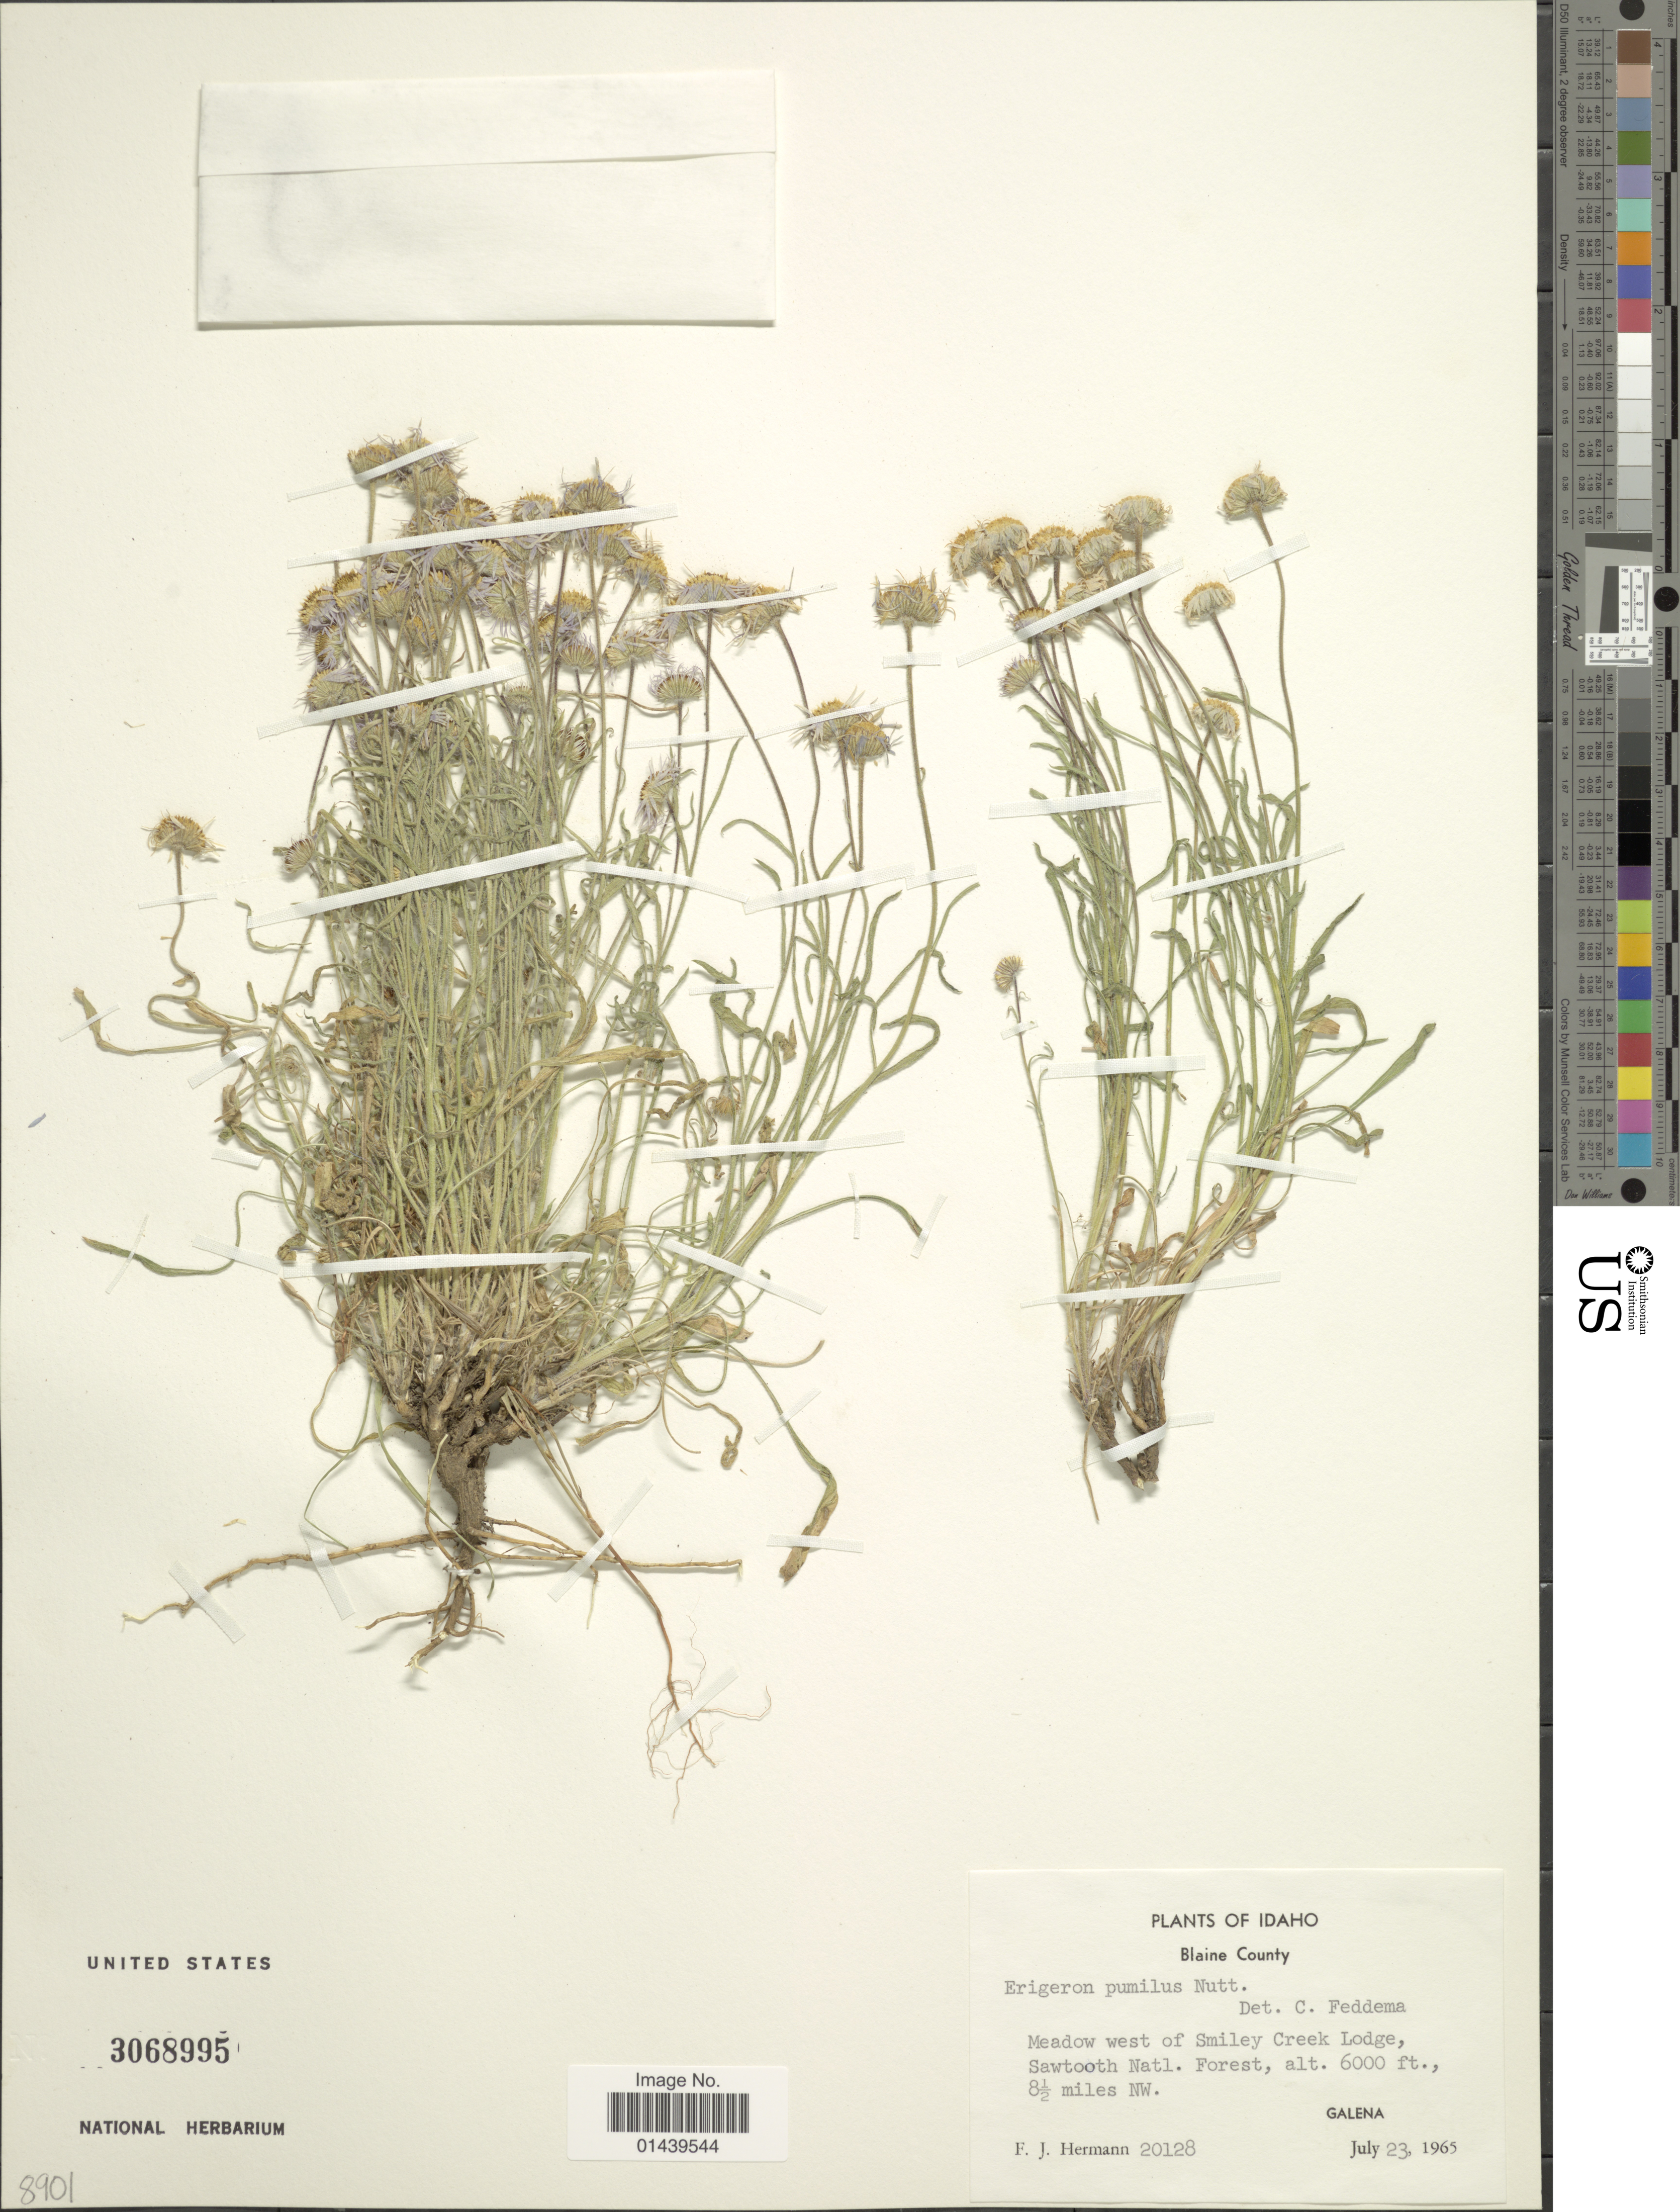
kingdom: Plantae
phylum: Tracheophyta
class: Magnoliopsida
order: Asterales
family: Asteraceae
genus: Erigeron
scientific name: Erigeron pumilus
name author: Nutt.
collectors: F. J. Hermann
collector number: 20128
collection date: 1965-07-23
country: United States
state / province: Idaho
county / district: Blaine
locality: Meadow west of Smiley Creek Lodge, Sawtooth Natl. Forest, 8½ miles NW. Galena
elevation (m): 1829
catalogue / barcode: US 3068995